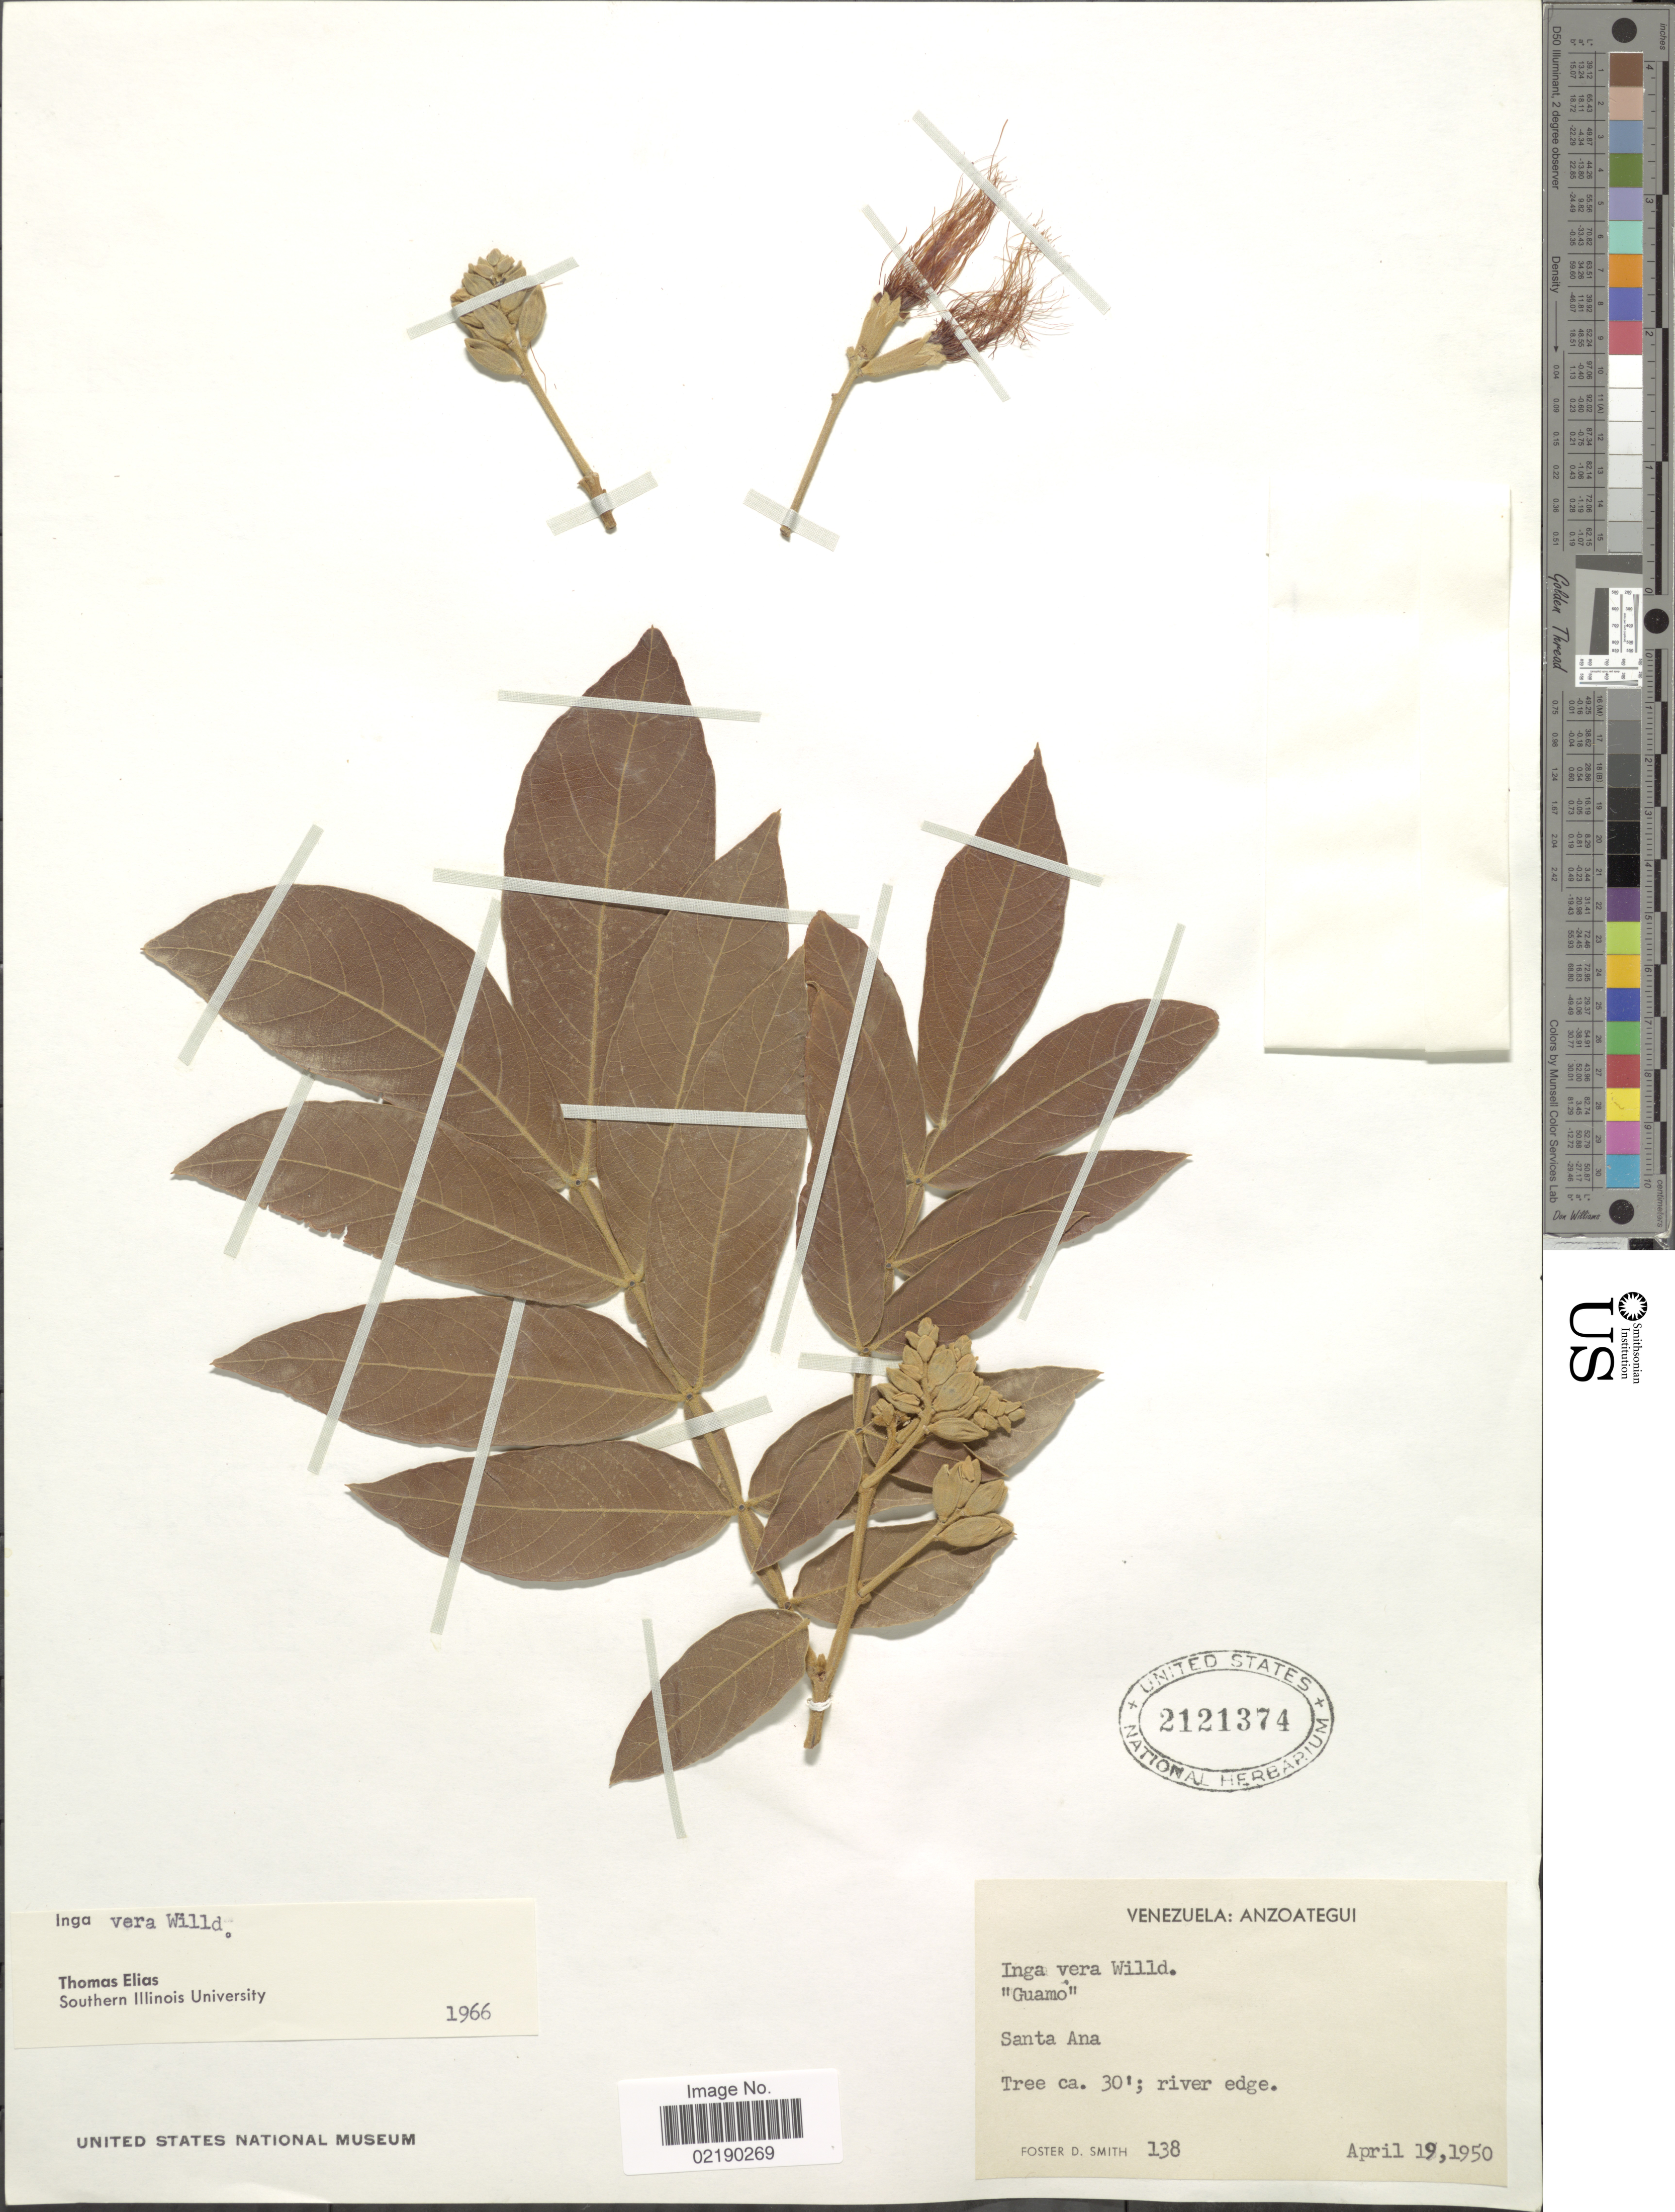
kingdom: Plantae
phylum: Tracheophyta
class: Magnoliopsida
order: Fabales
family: Fabaceae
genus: Inga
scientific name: Inga vera subsp. vera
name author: Willd.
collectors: F. Smith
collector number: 138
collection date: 1950-04-19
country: Venezuela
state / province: Anzoategui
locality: Santa Ana.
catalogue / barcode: US 2121374